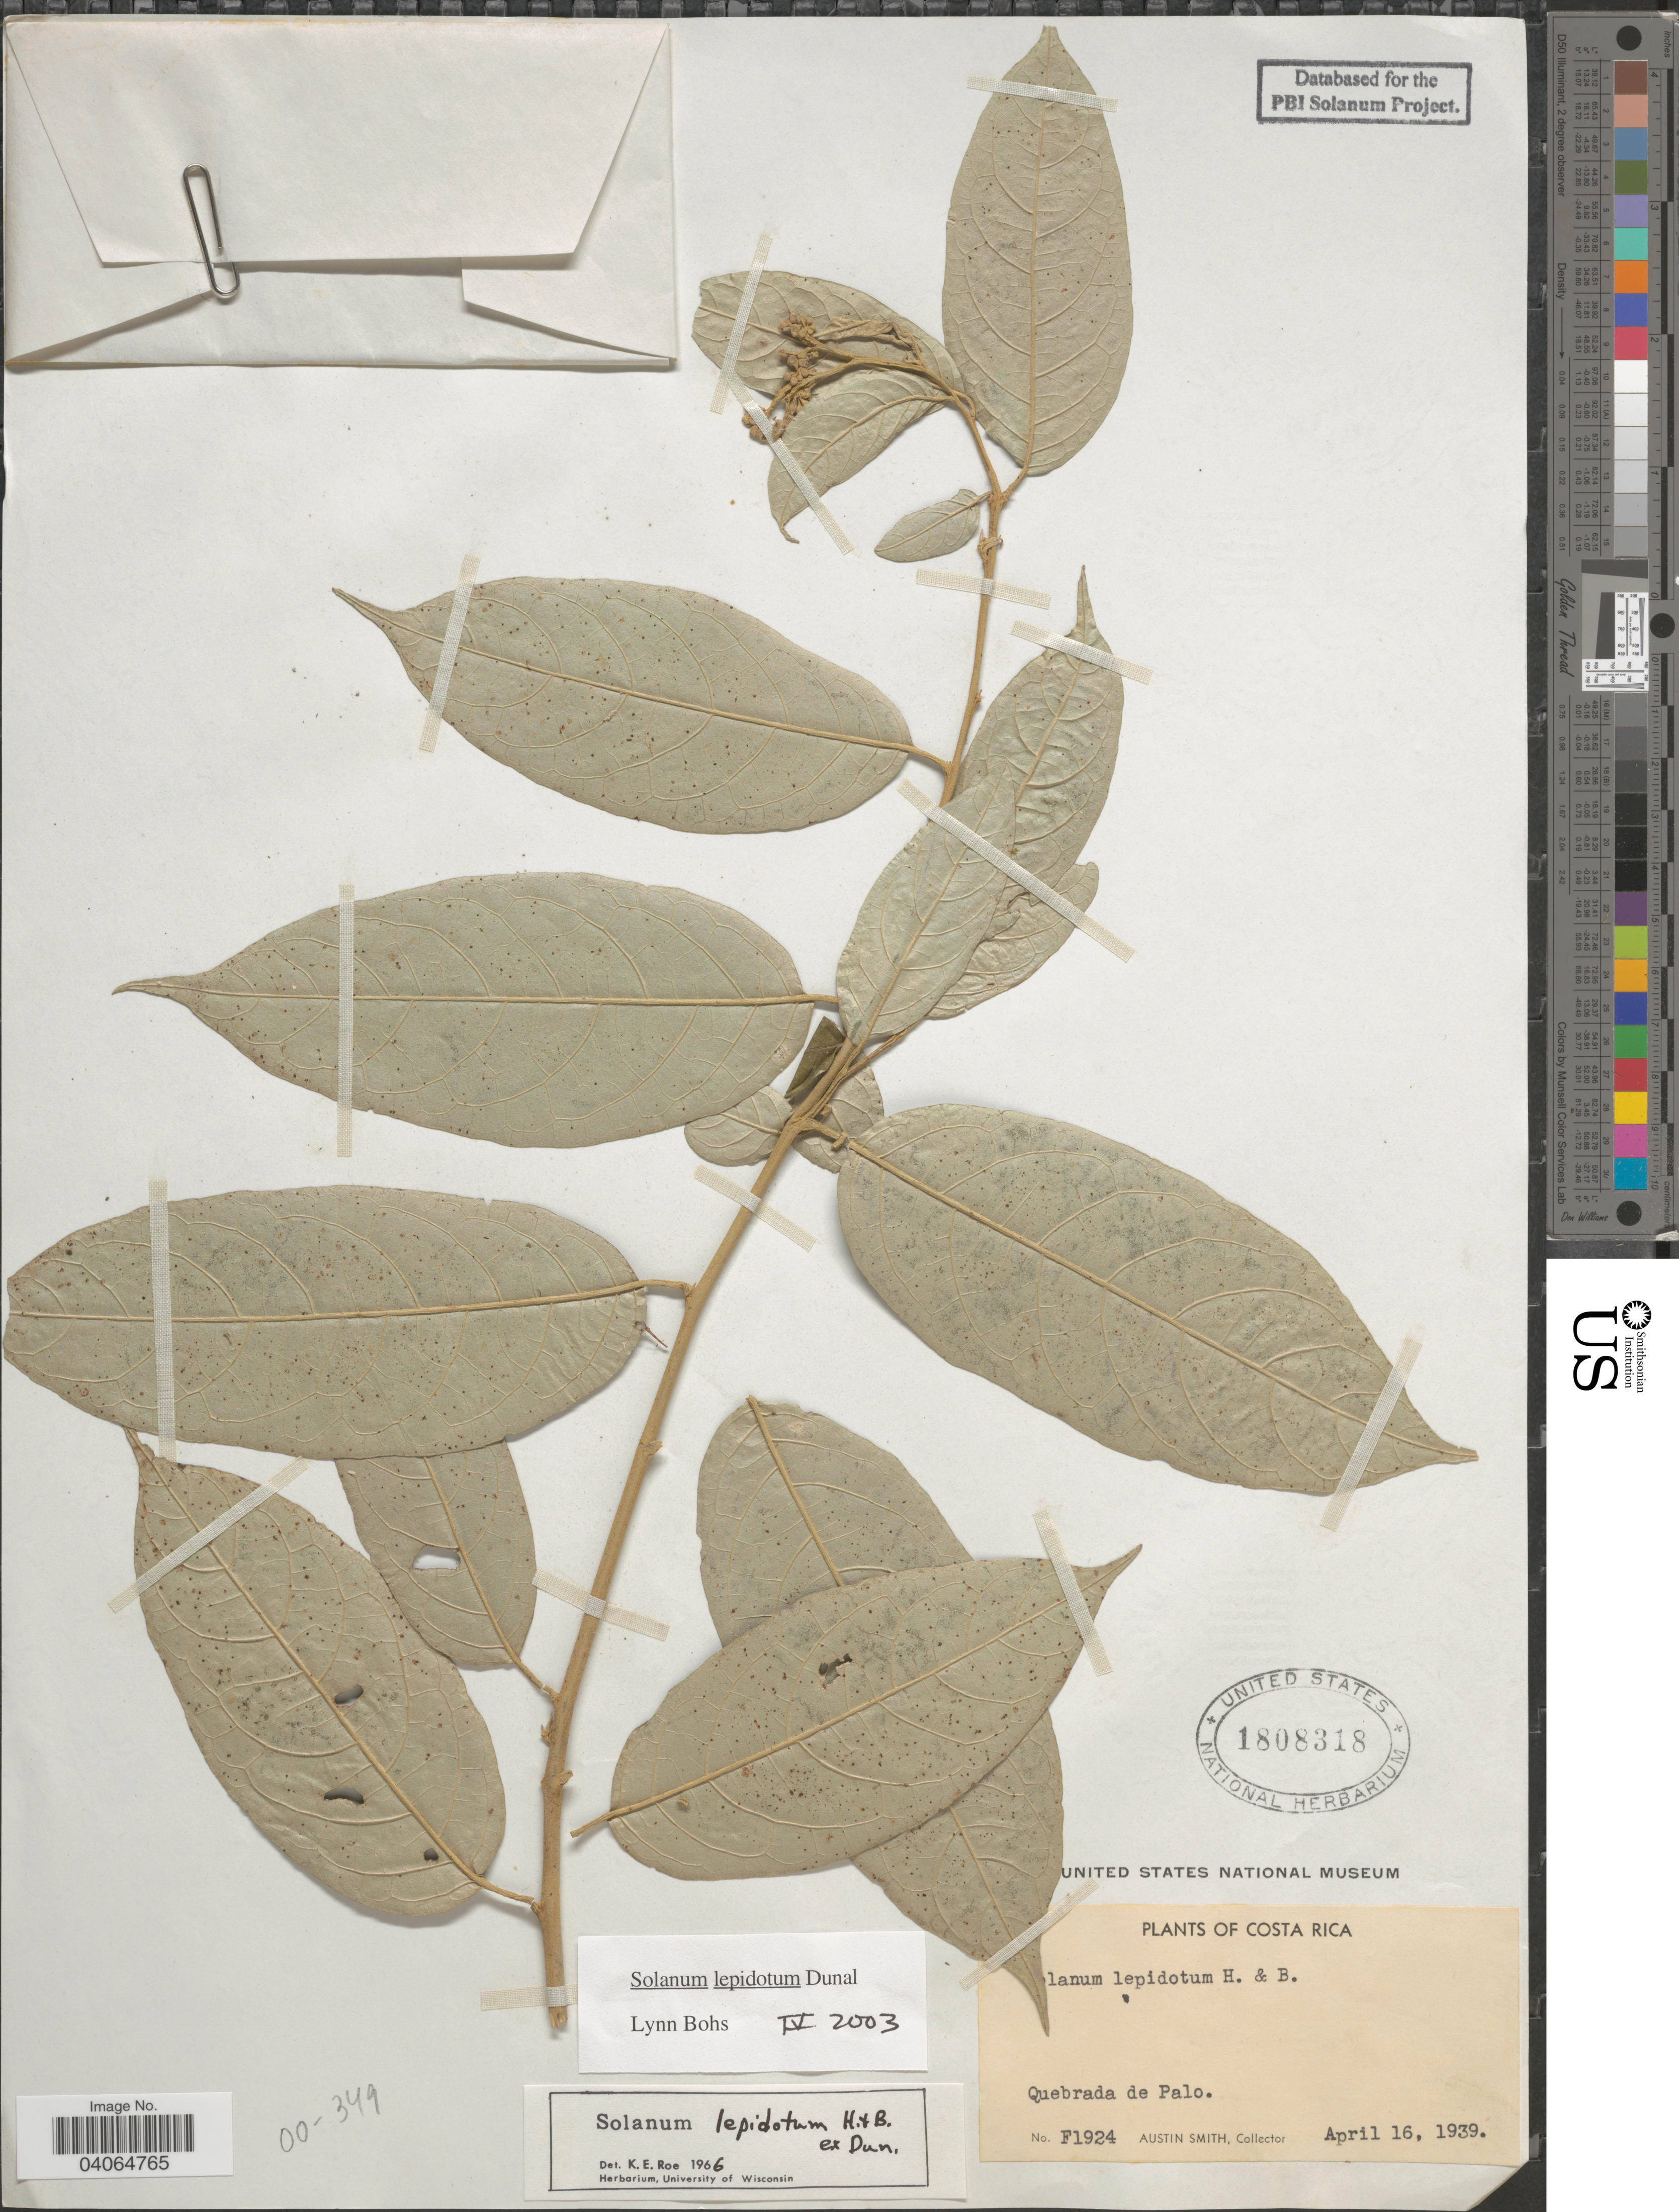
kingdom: Plantae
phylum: Tracheophyta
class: Magnoliopsida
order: Solanales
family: Solanaceae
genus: Solanum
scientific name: Solanum lepidotum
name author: Humb. & Bonpl. ex Dunal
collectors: Aust P. Smith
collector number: F1924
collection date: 1939-04-16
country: Costa Rica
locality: Quebrada de Palo.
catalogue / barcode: US 1808318